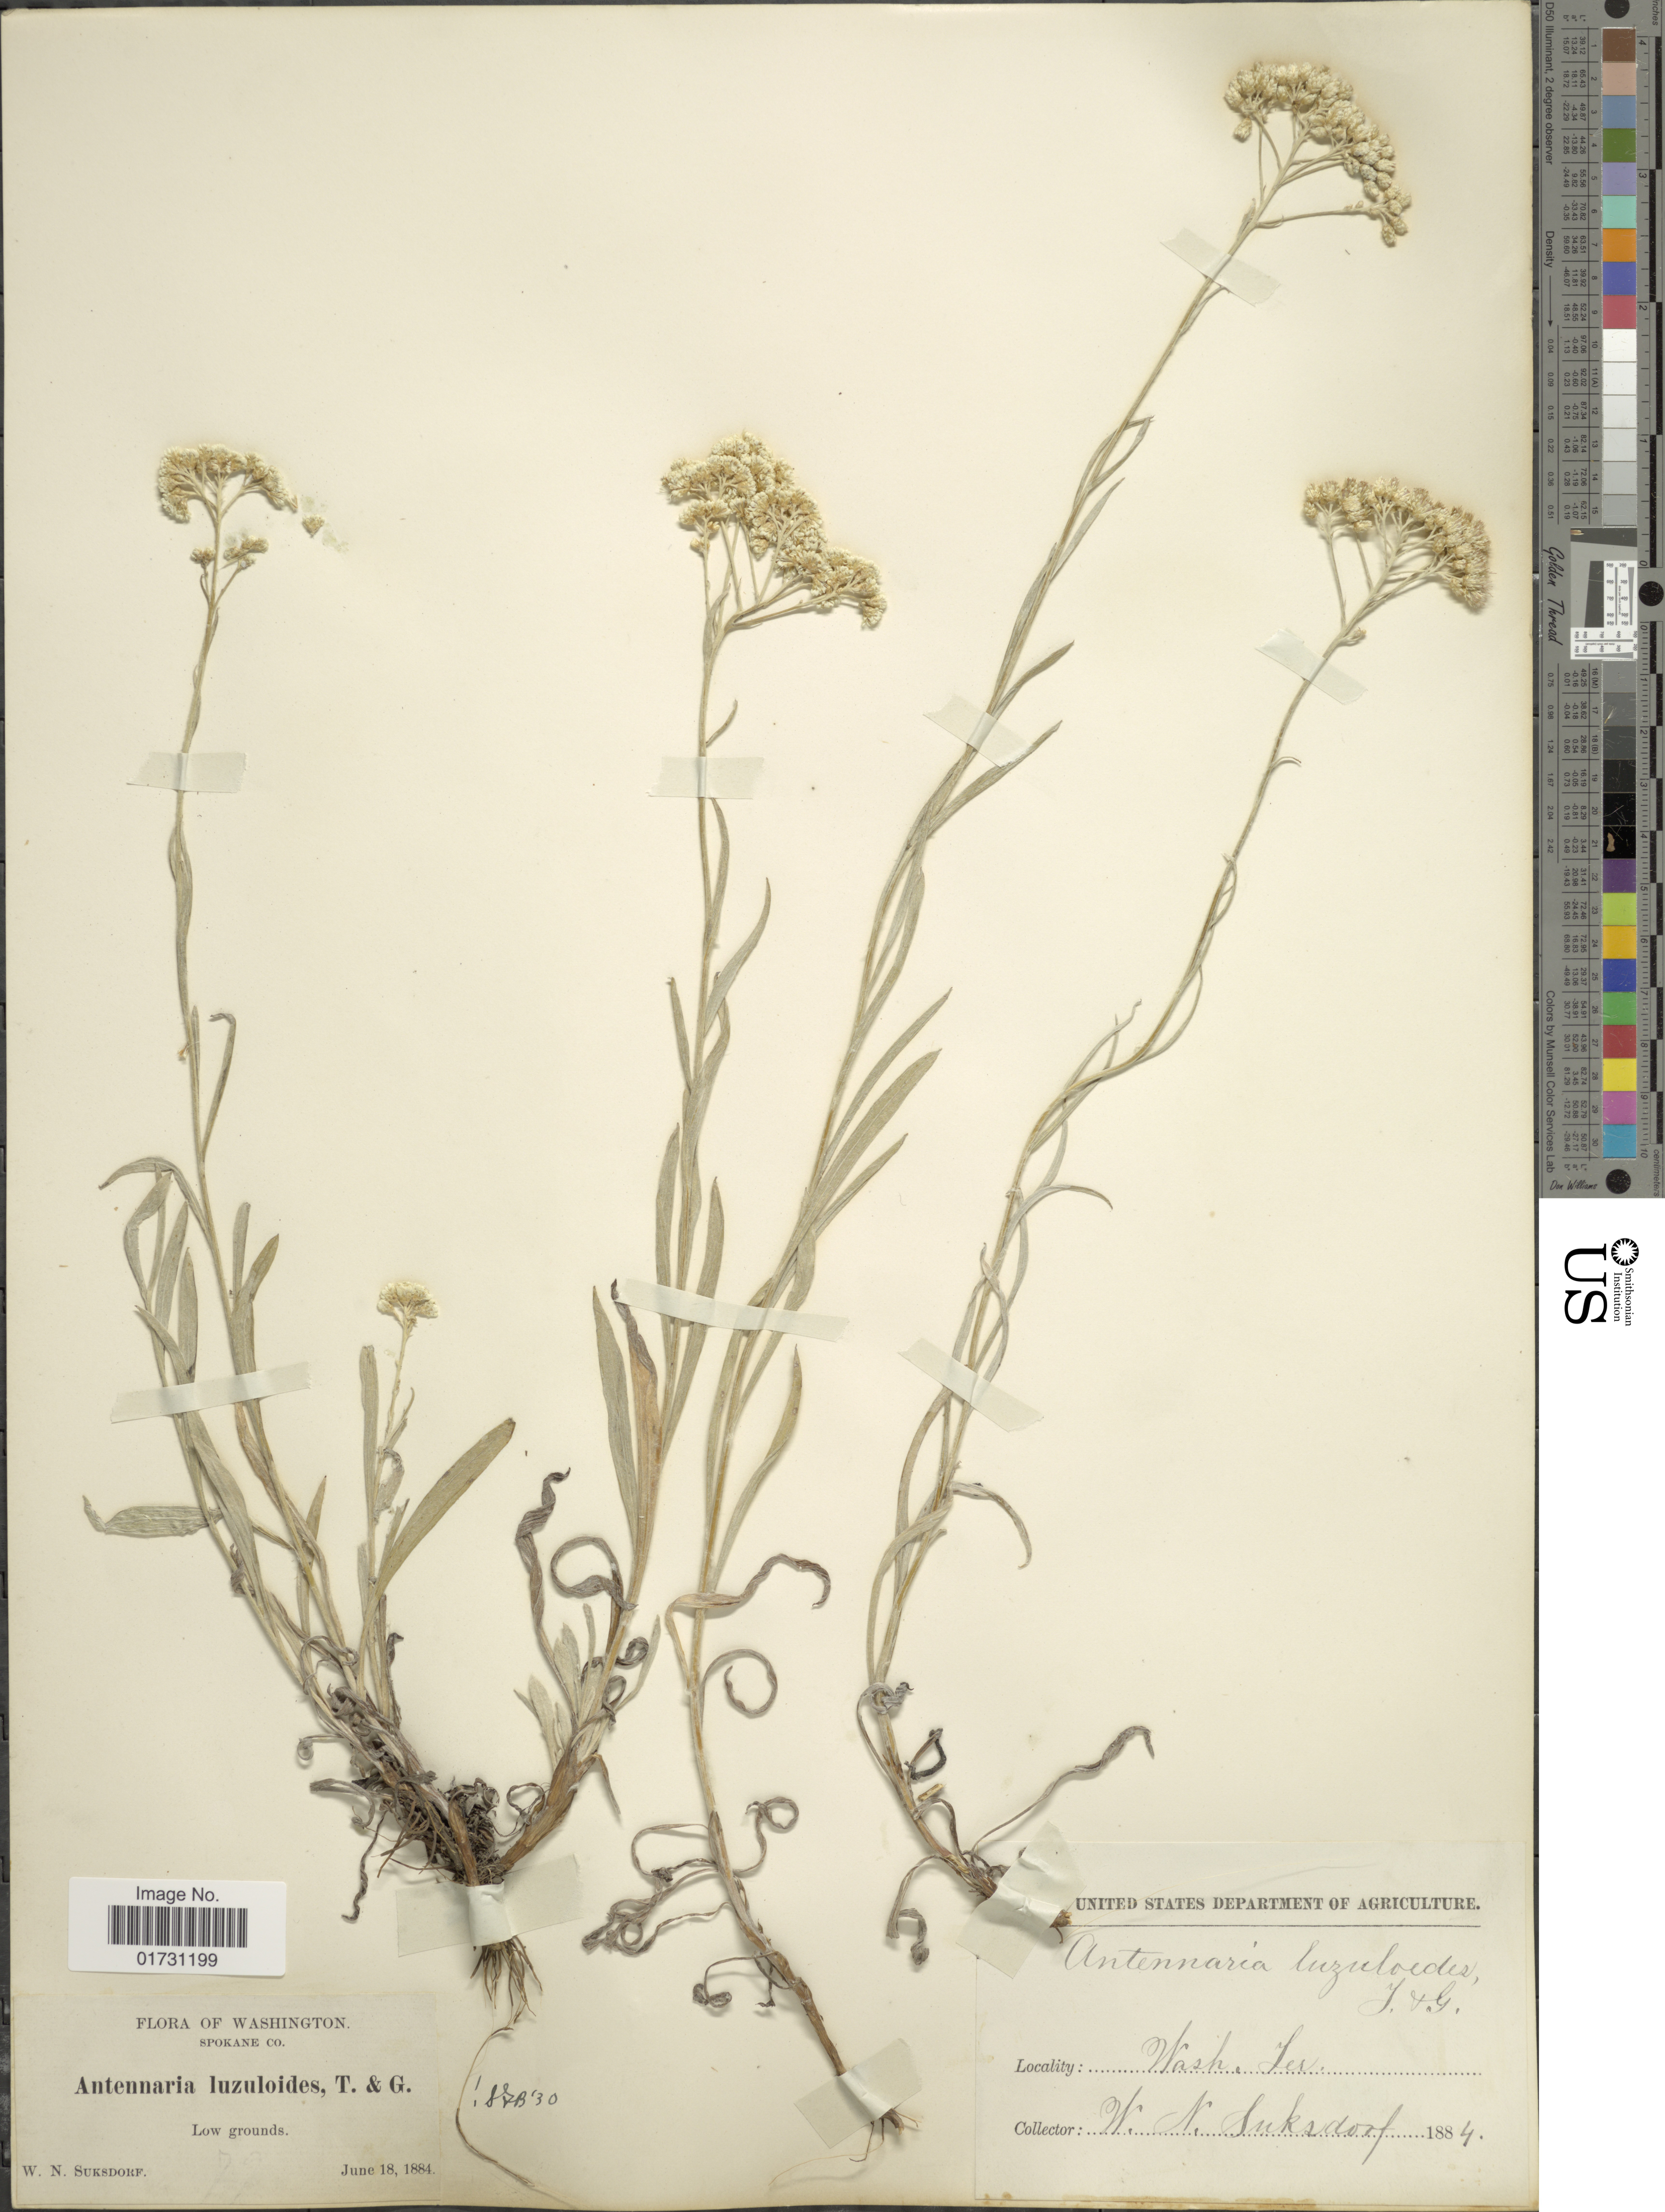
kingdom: Plantae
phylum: Tracheophyta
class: Magnoliopsida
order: Asterales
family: Asteraceae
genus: Antennaria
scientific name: Antennaria luzuloides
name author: Torr. & A. Gray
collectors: W. N. Suksdorf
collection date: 1884-06-18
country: United States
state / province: Washington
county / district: Spokane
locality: Spokane Co.